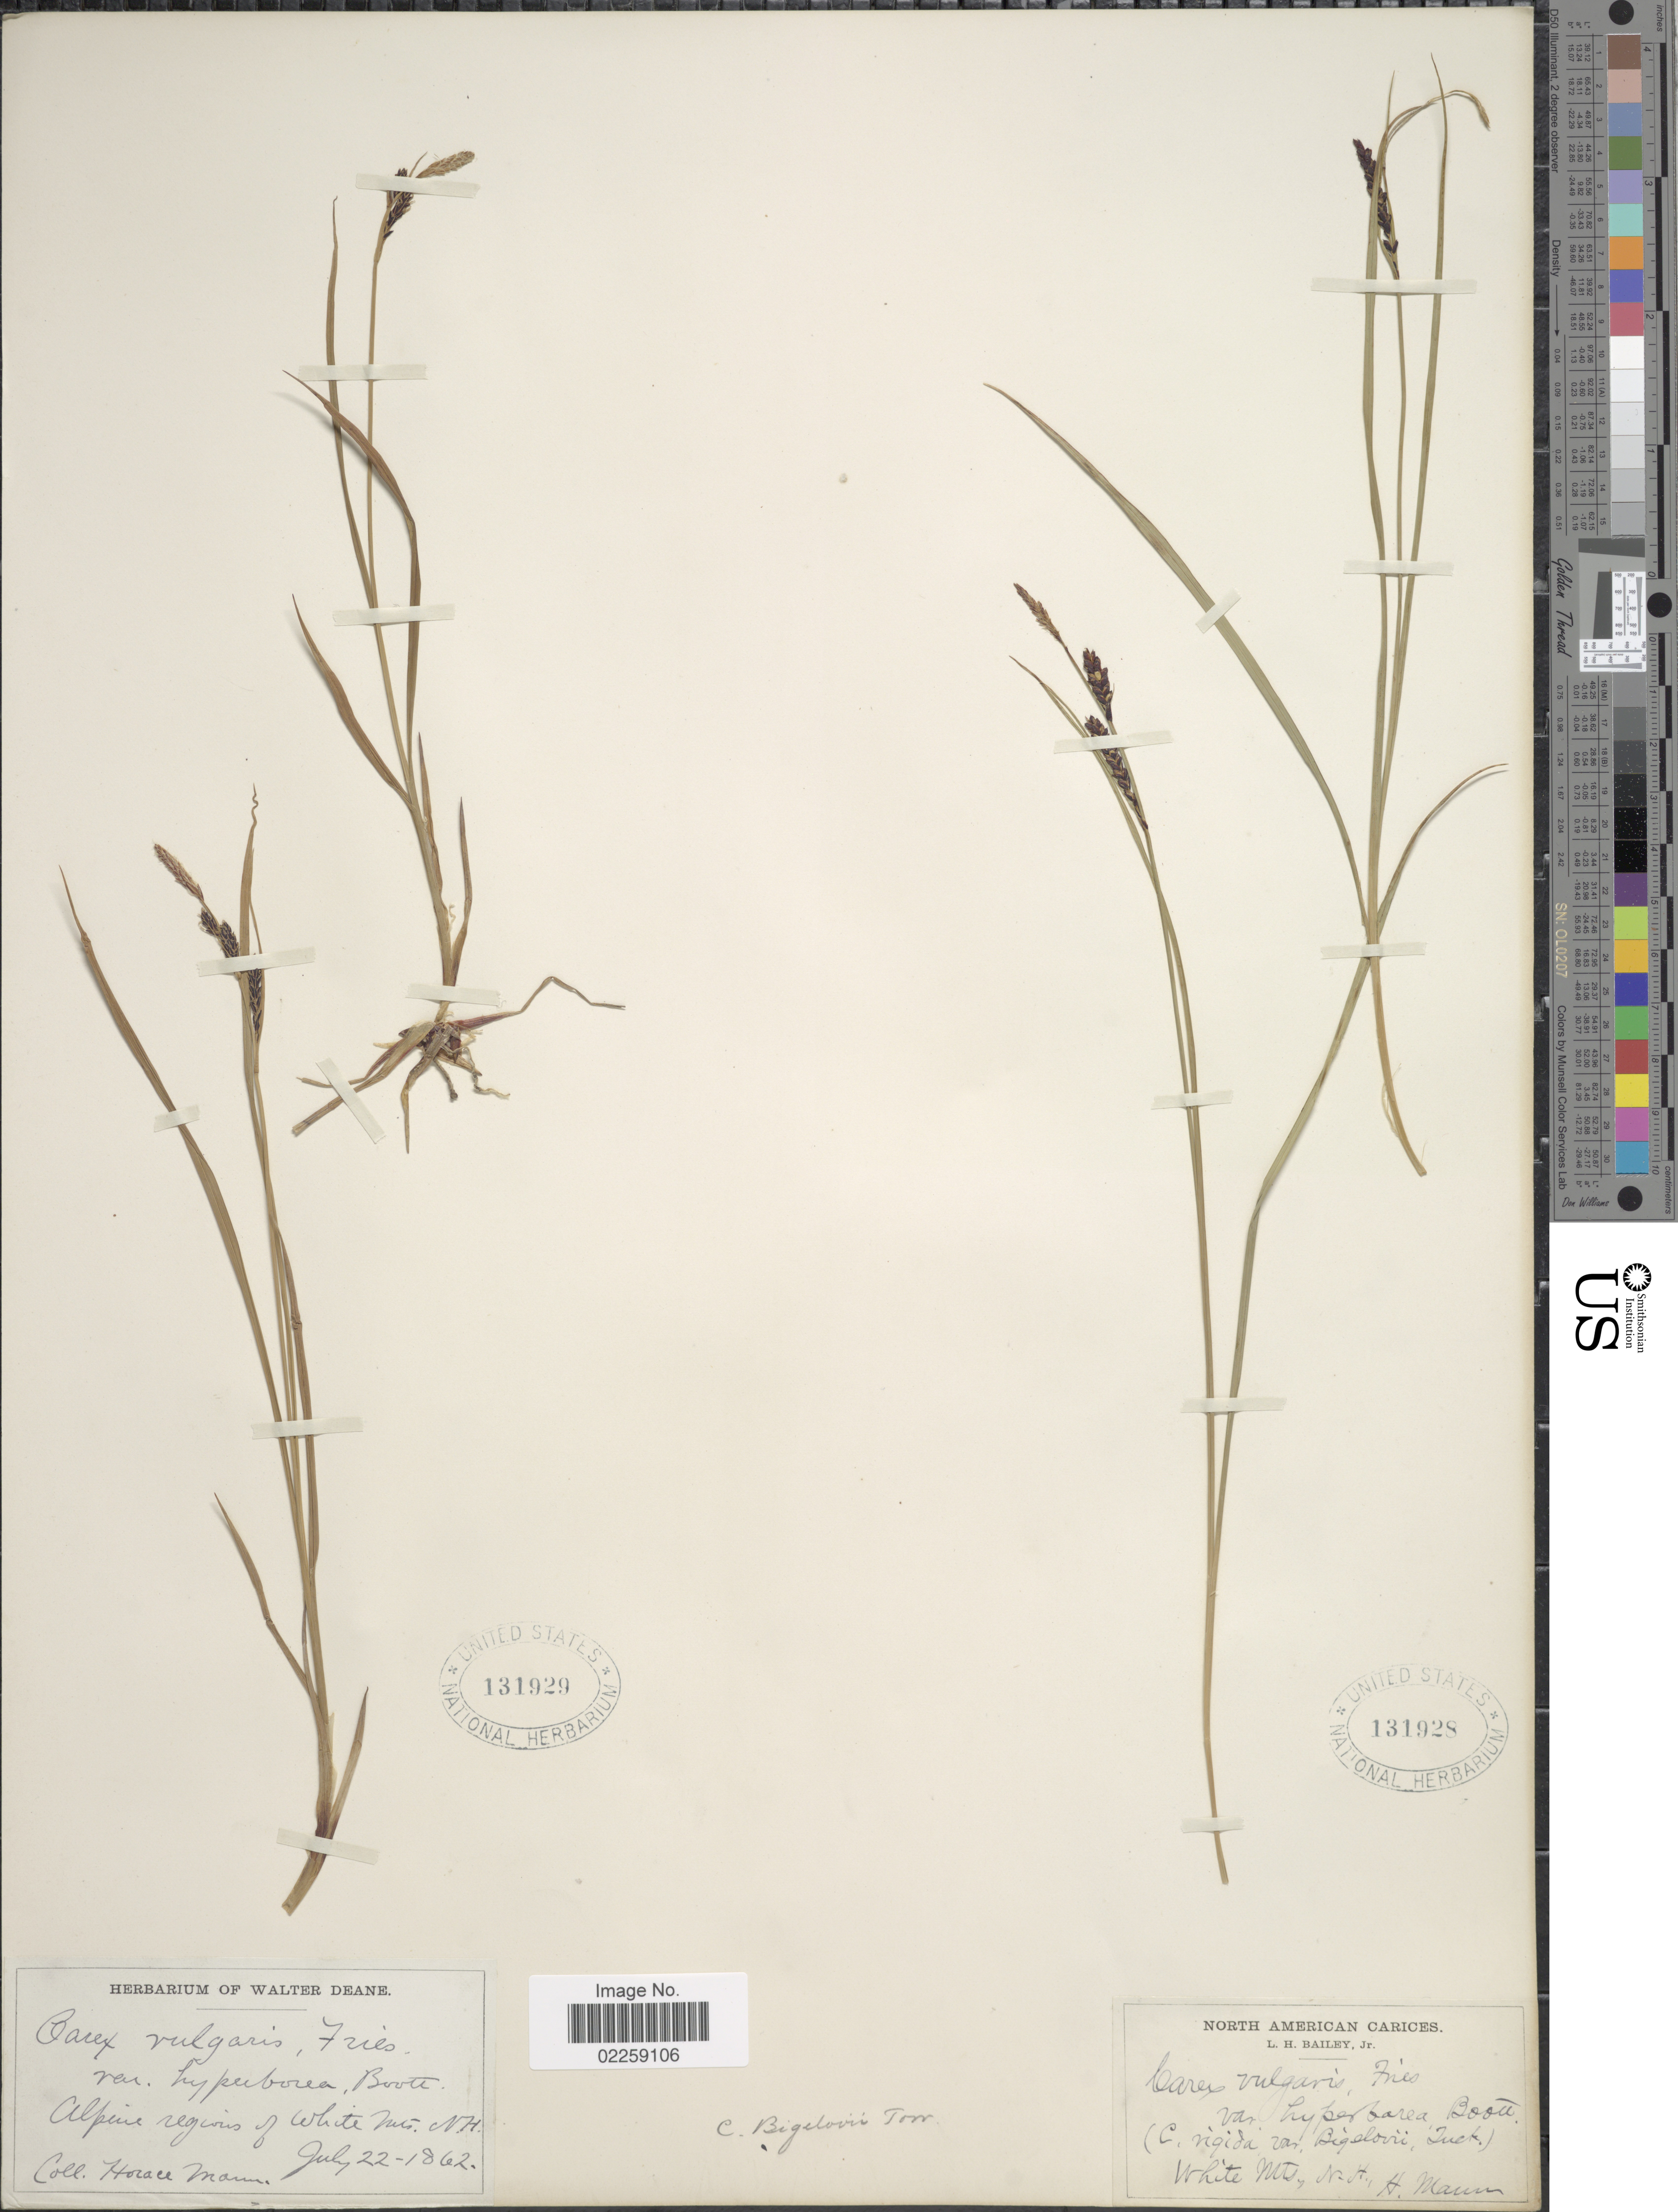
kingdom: Plantae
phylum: Tracheophyta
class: Liliopsida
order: Poales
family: Cyperaceae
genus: Carex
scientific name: Carex bigelowii subsp. bigelowii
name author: Torr. ex Schwein.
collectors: H. Mann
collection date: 1862-07-22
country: United States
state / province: New Hampshire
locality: Alpine regions of White Mts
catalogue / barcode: US 131929